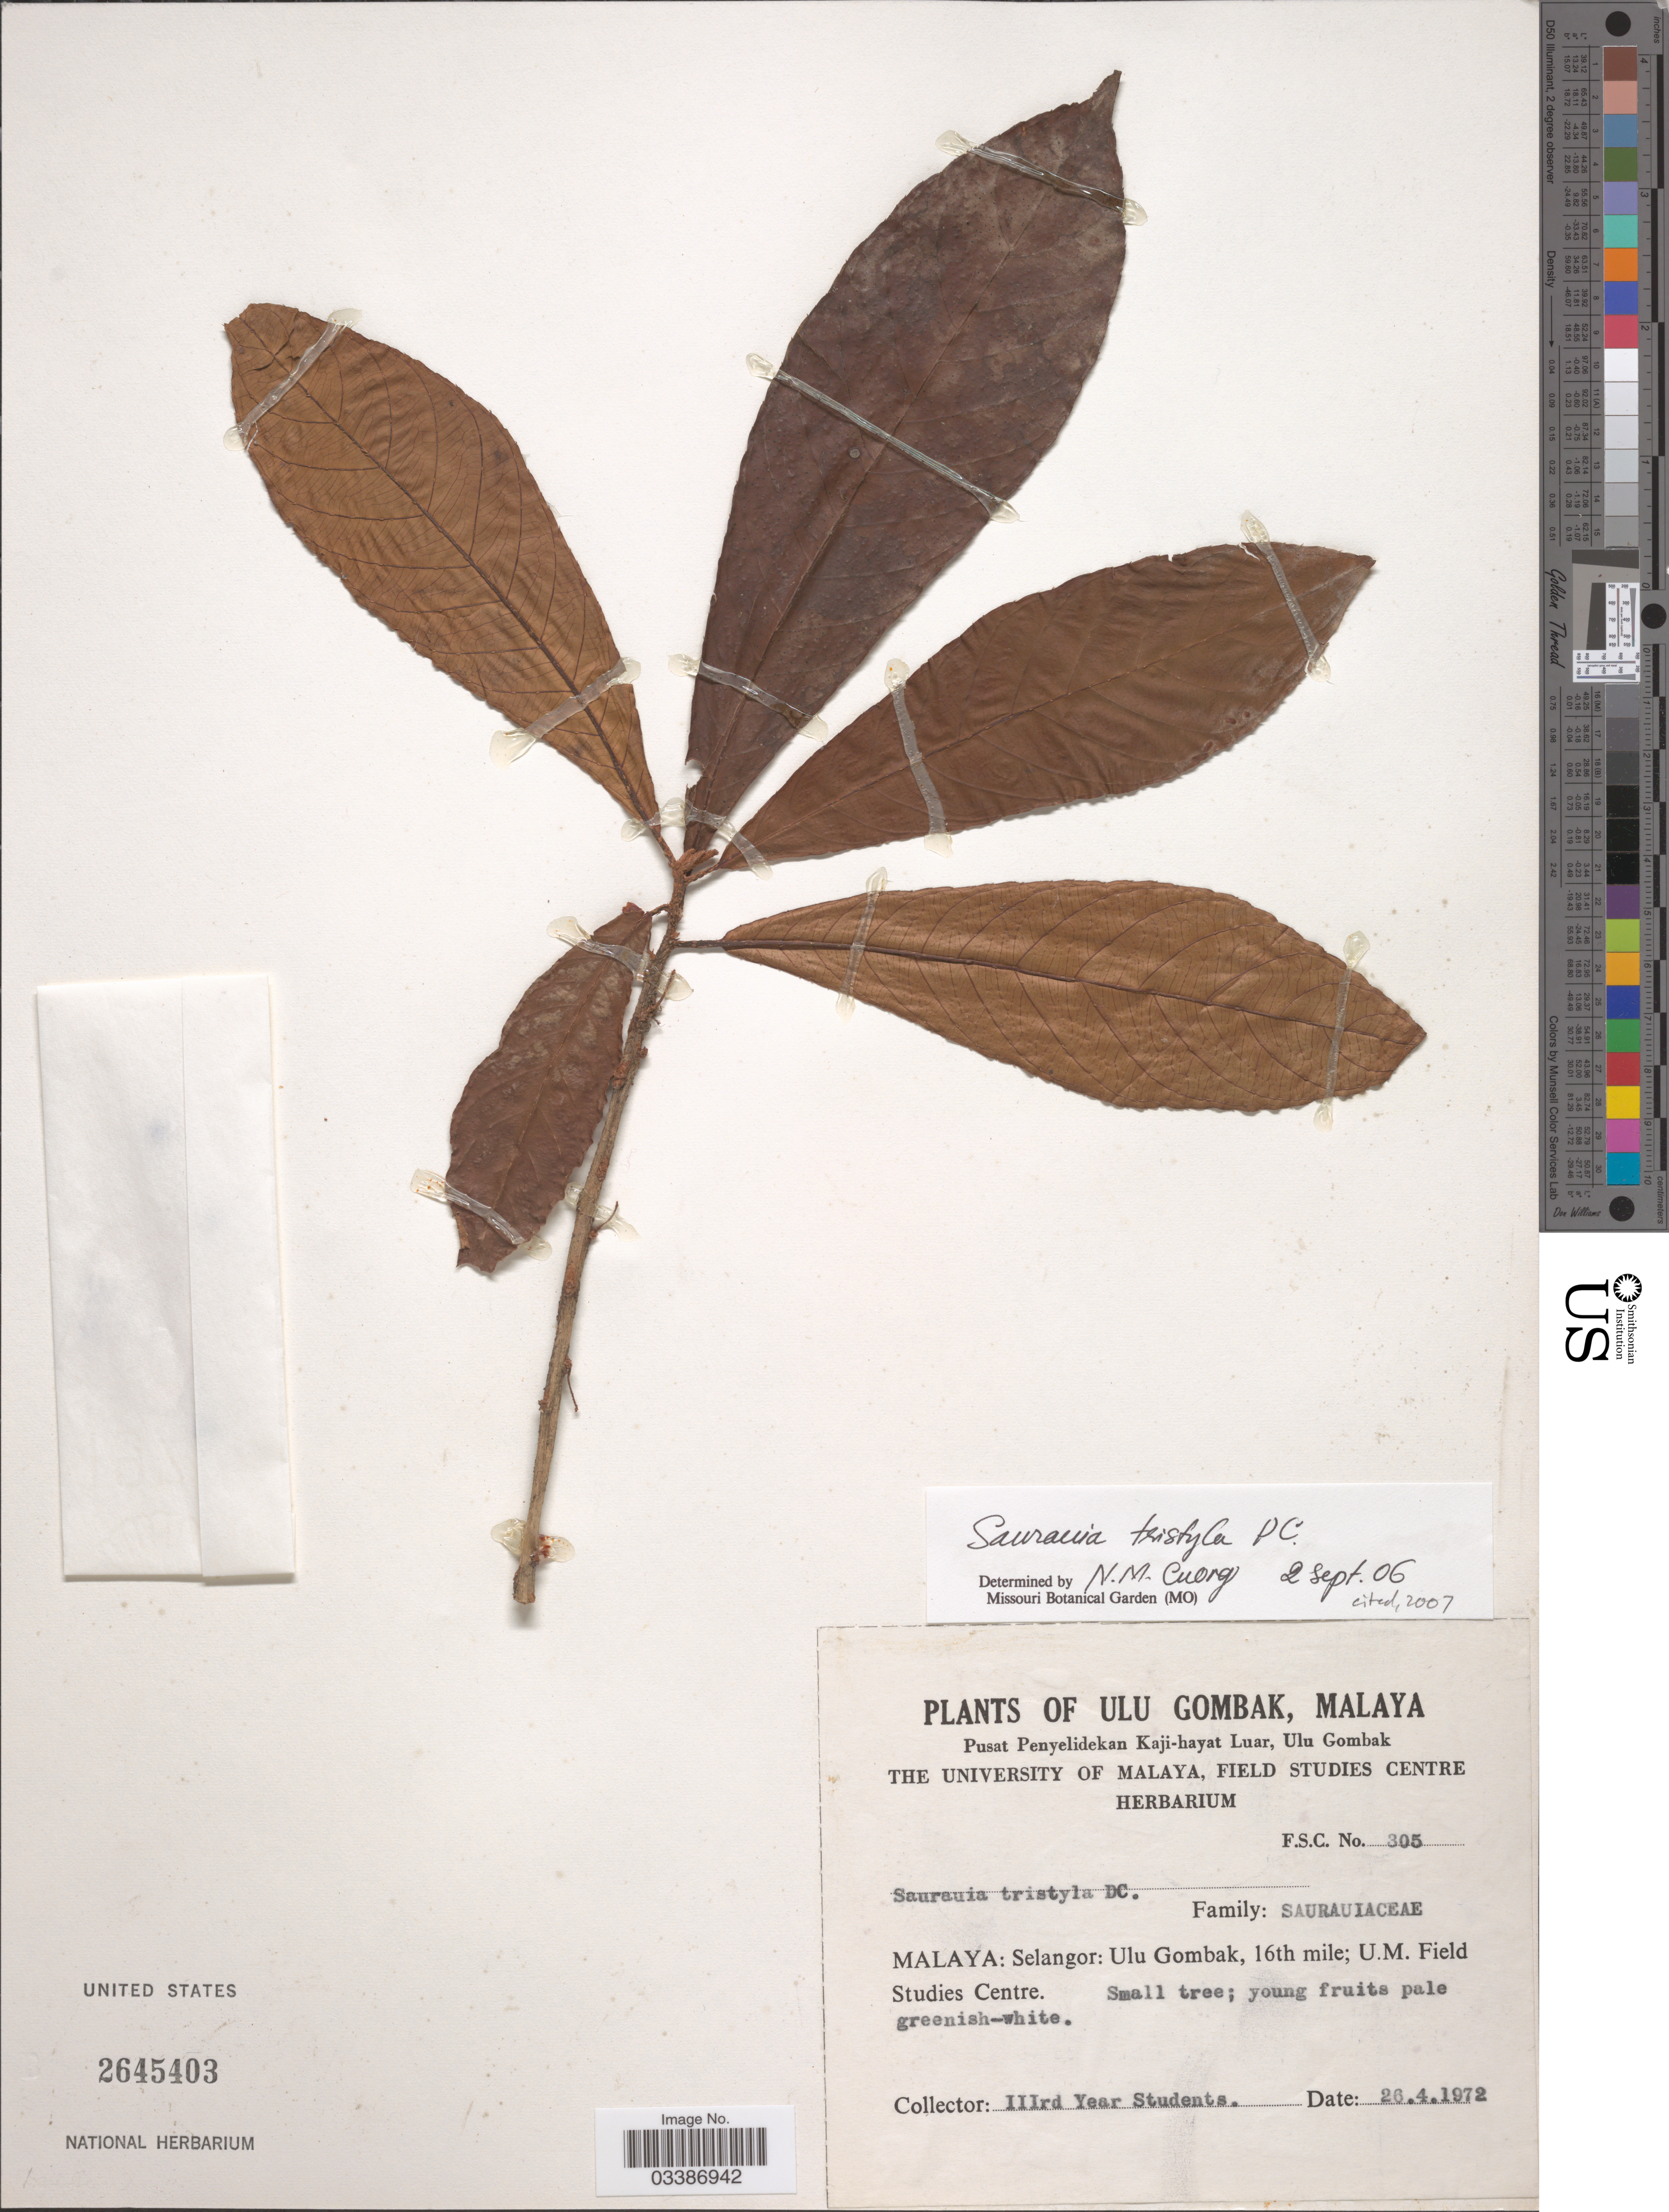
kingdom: Plantae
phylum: Tracheophyta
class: Magnoliopsida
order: Ericales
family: Actinidiaceae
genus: Saurauia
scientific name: Saurauia tristyla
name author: DC.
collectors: IIIrd Year Students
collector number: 305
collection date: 1972-04-26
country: Malaysia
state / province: Selangor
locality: Malaya. Ulu Gombak, 16th mile; U.M. Field Studies Centre.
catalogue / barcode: US 2645403